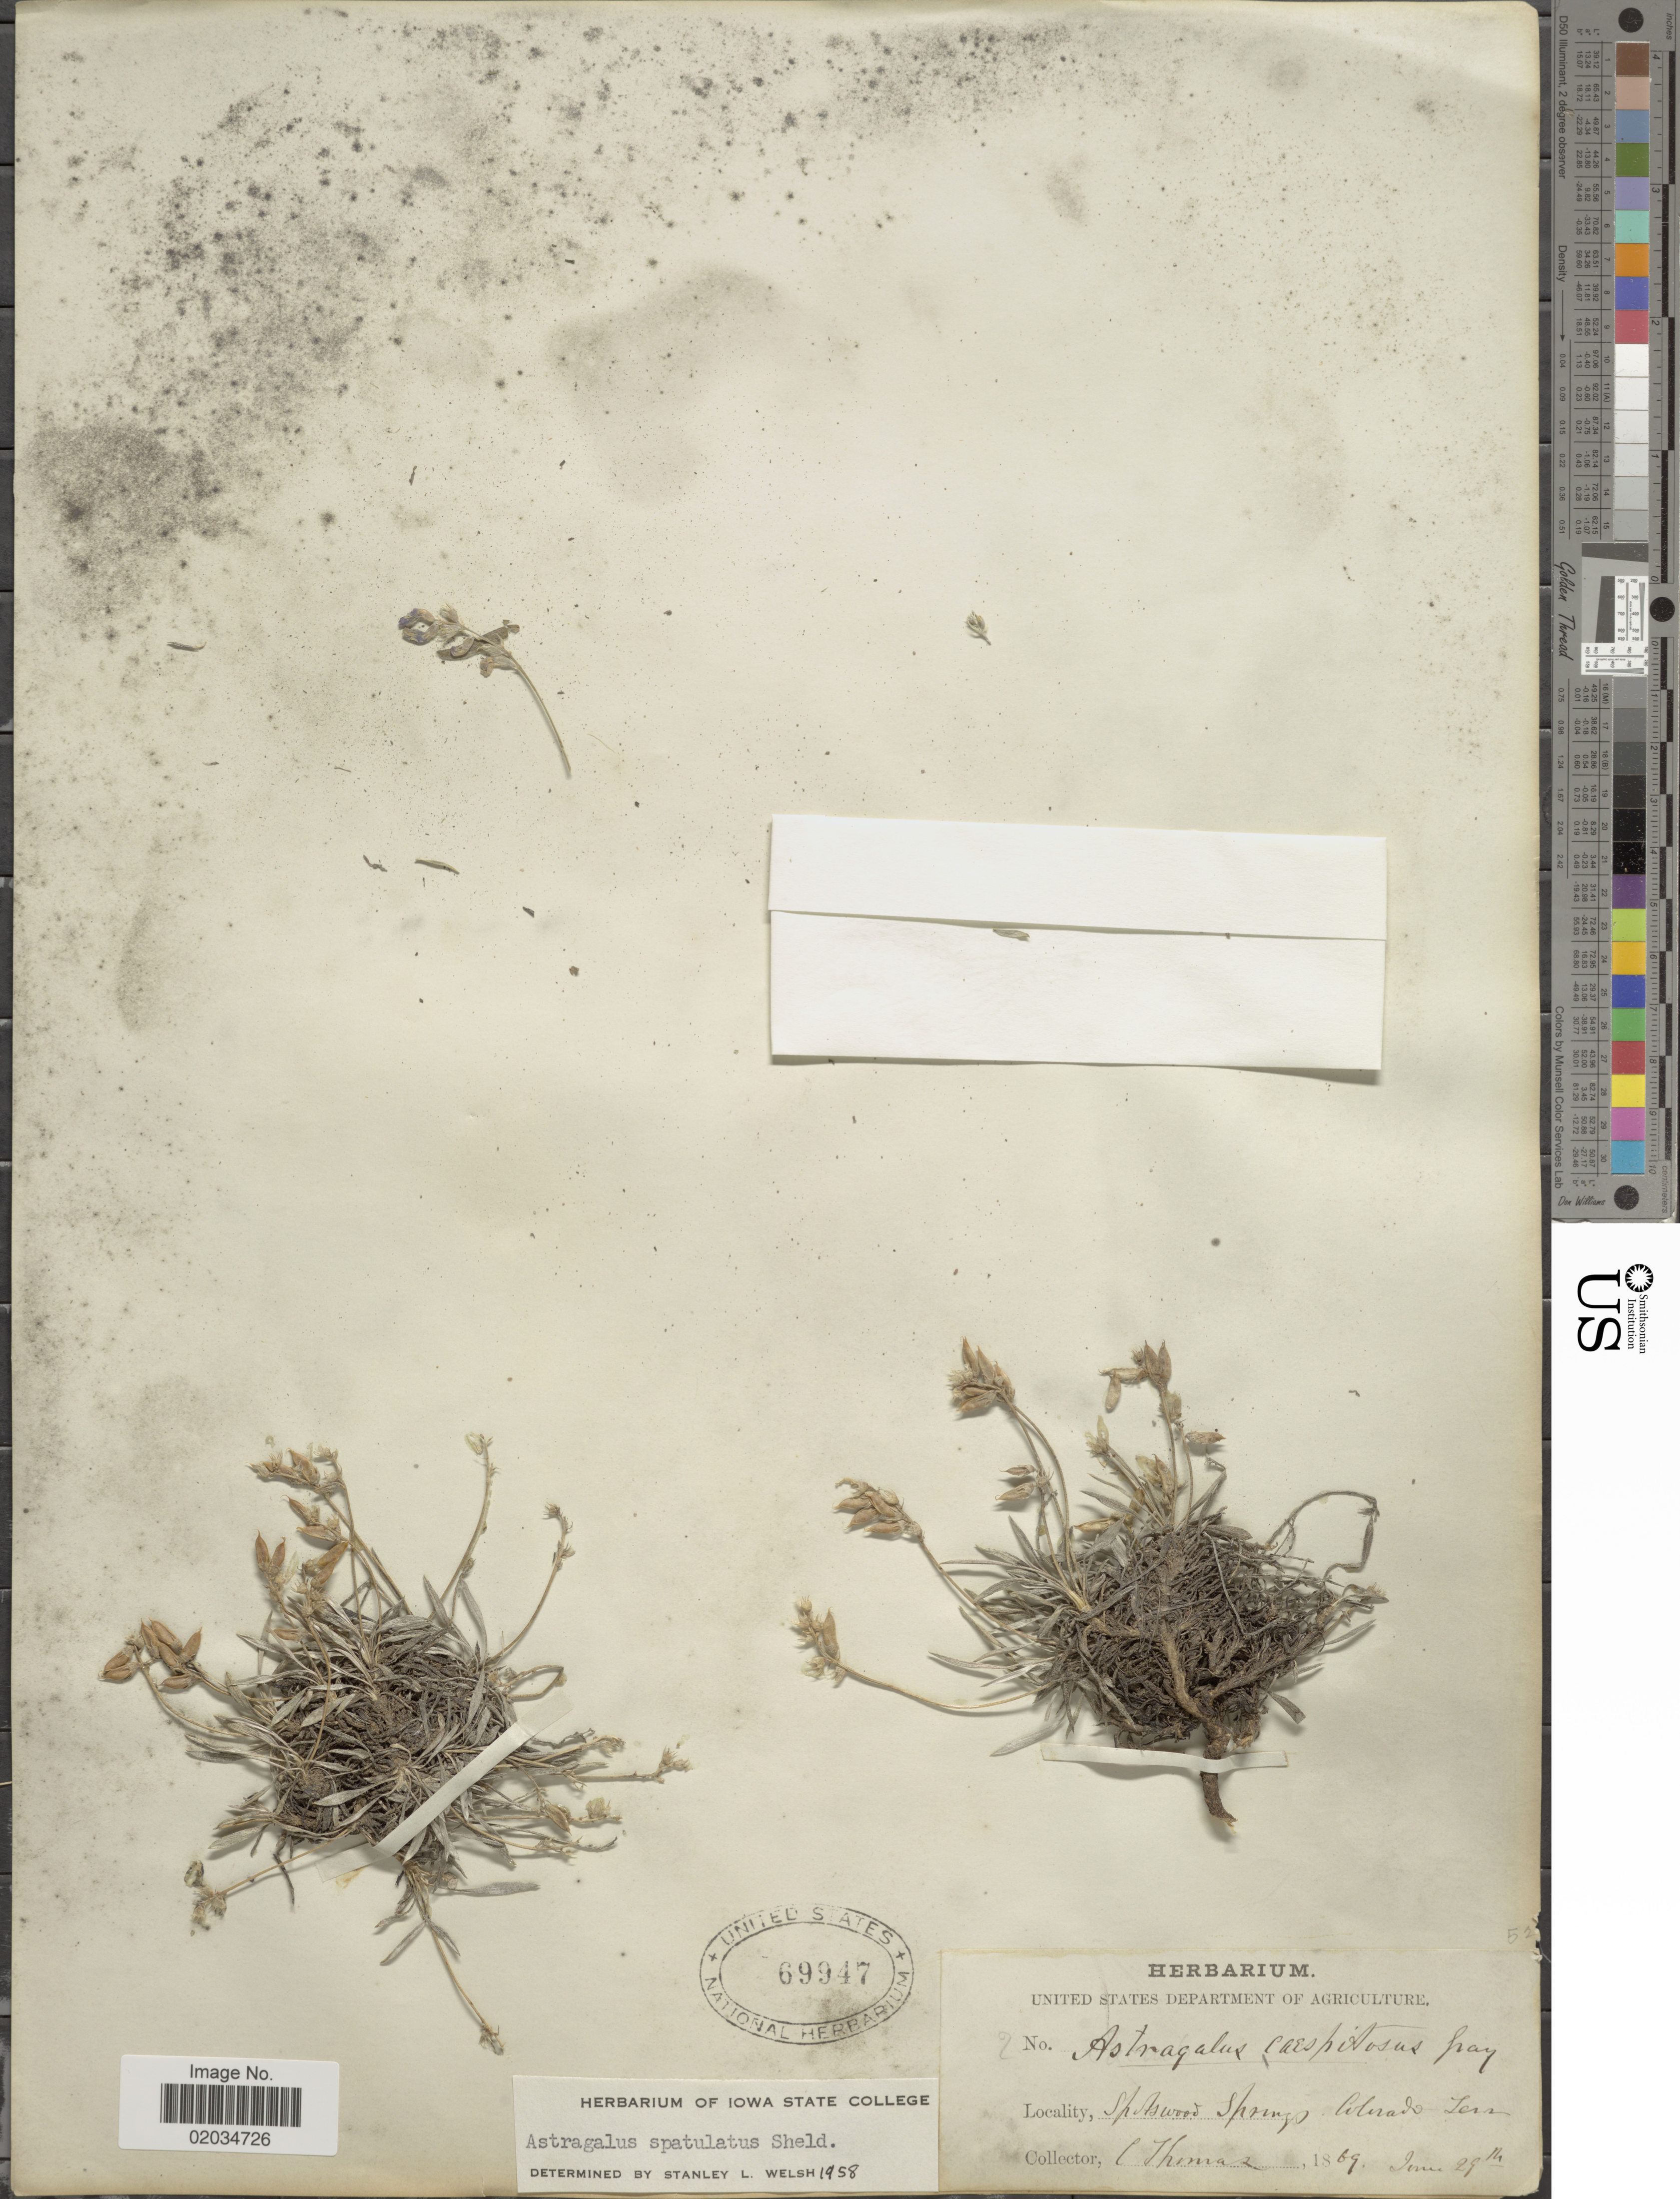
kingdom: Plantae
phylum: Tracheophyta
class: Magnoliopsida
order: Fabales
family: Fabaceae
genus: Astragalus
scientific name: Astragalus sparsiflorus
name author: A. Gray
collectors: C. Thomas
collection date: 1869-06-29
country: United States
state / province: Colorado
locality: Spotswood Springs Colorado Terr.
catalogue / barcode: US 69947